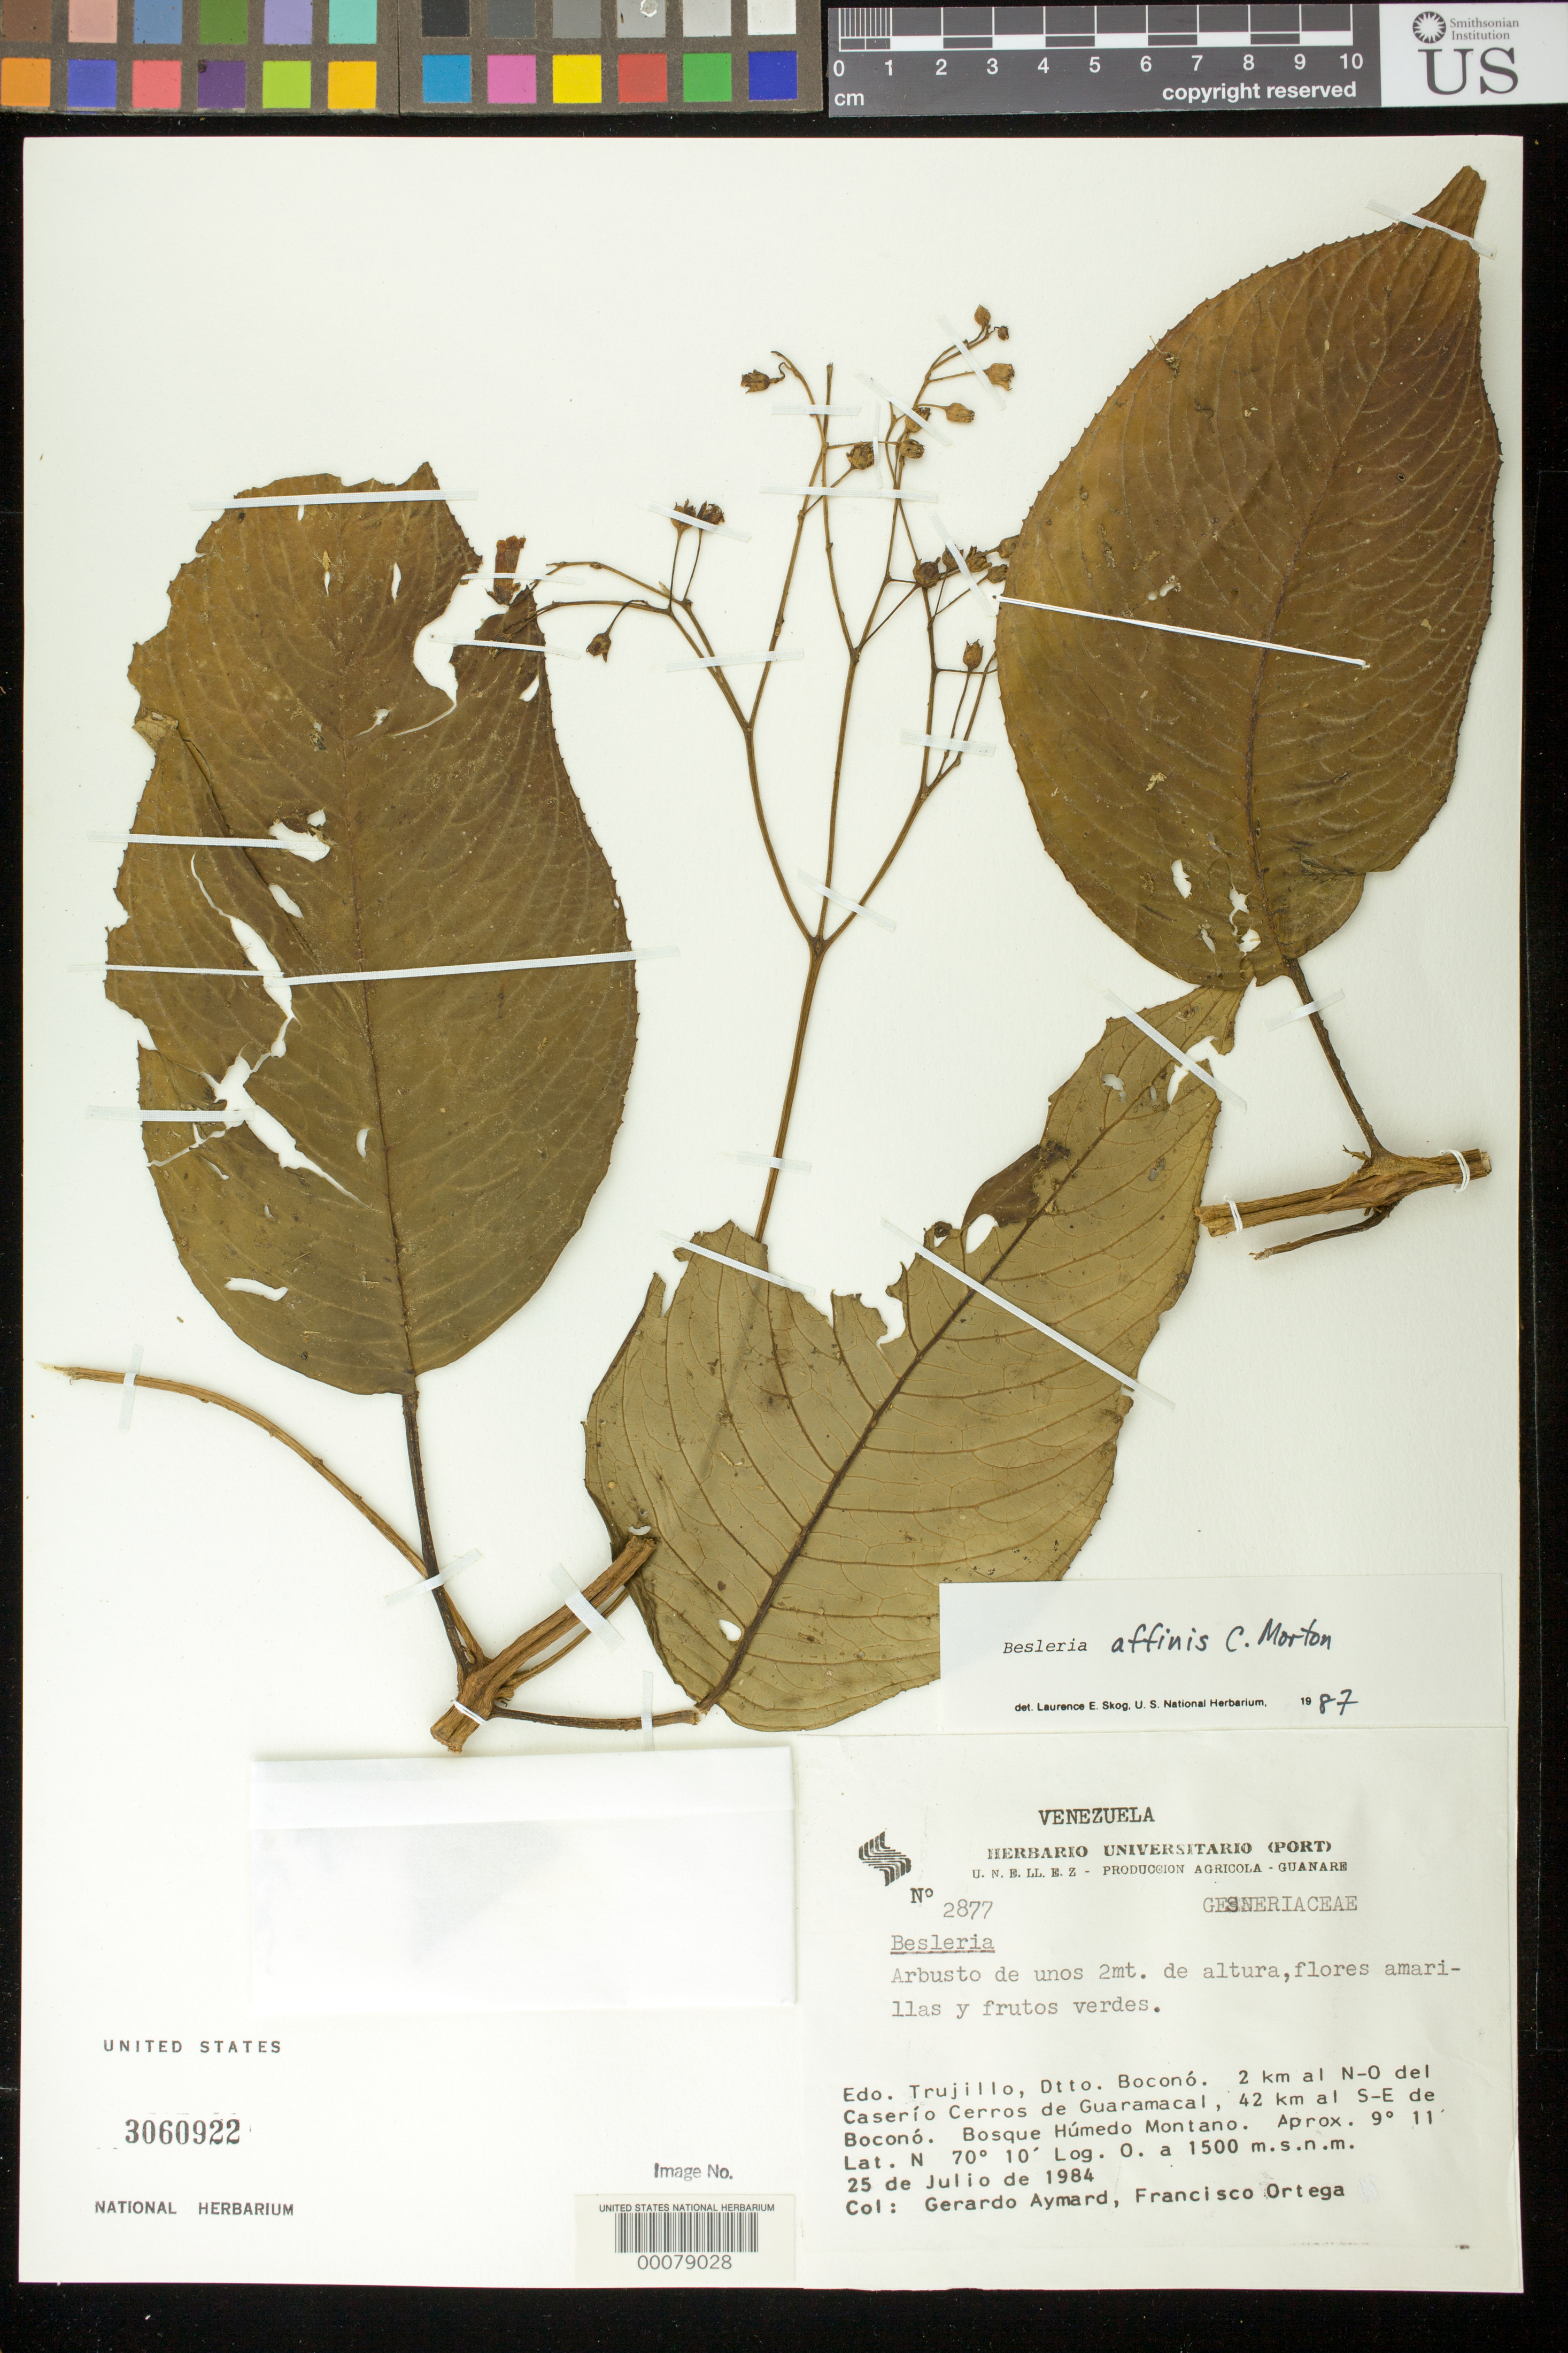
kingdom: Plantae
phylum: Tracheophyta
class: Magnoliopsida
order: Lamiales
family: Gesneriaceae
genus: Besleria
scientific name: Besleria affinis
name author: C.V. Morton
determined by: Skog, Laurence E.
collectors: G. A. Aymard & F. J. Ortega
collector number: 2877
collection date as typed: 25 Jul 1984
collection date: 1984-07-25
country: Venezuela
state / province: Trujillo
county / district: Boconó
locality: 2 km NW of Caserio Cerros de Guaramacal, 42 km SE of Boconó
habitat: Humid montane forest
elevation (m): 1500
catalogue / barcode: US 3060922